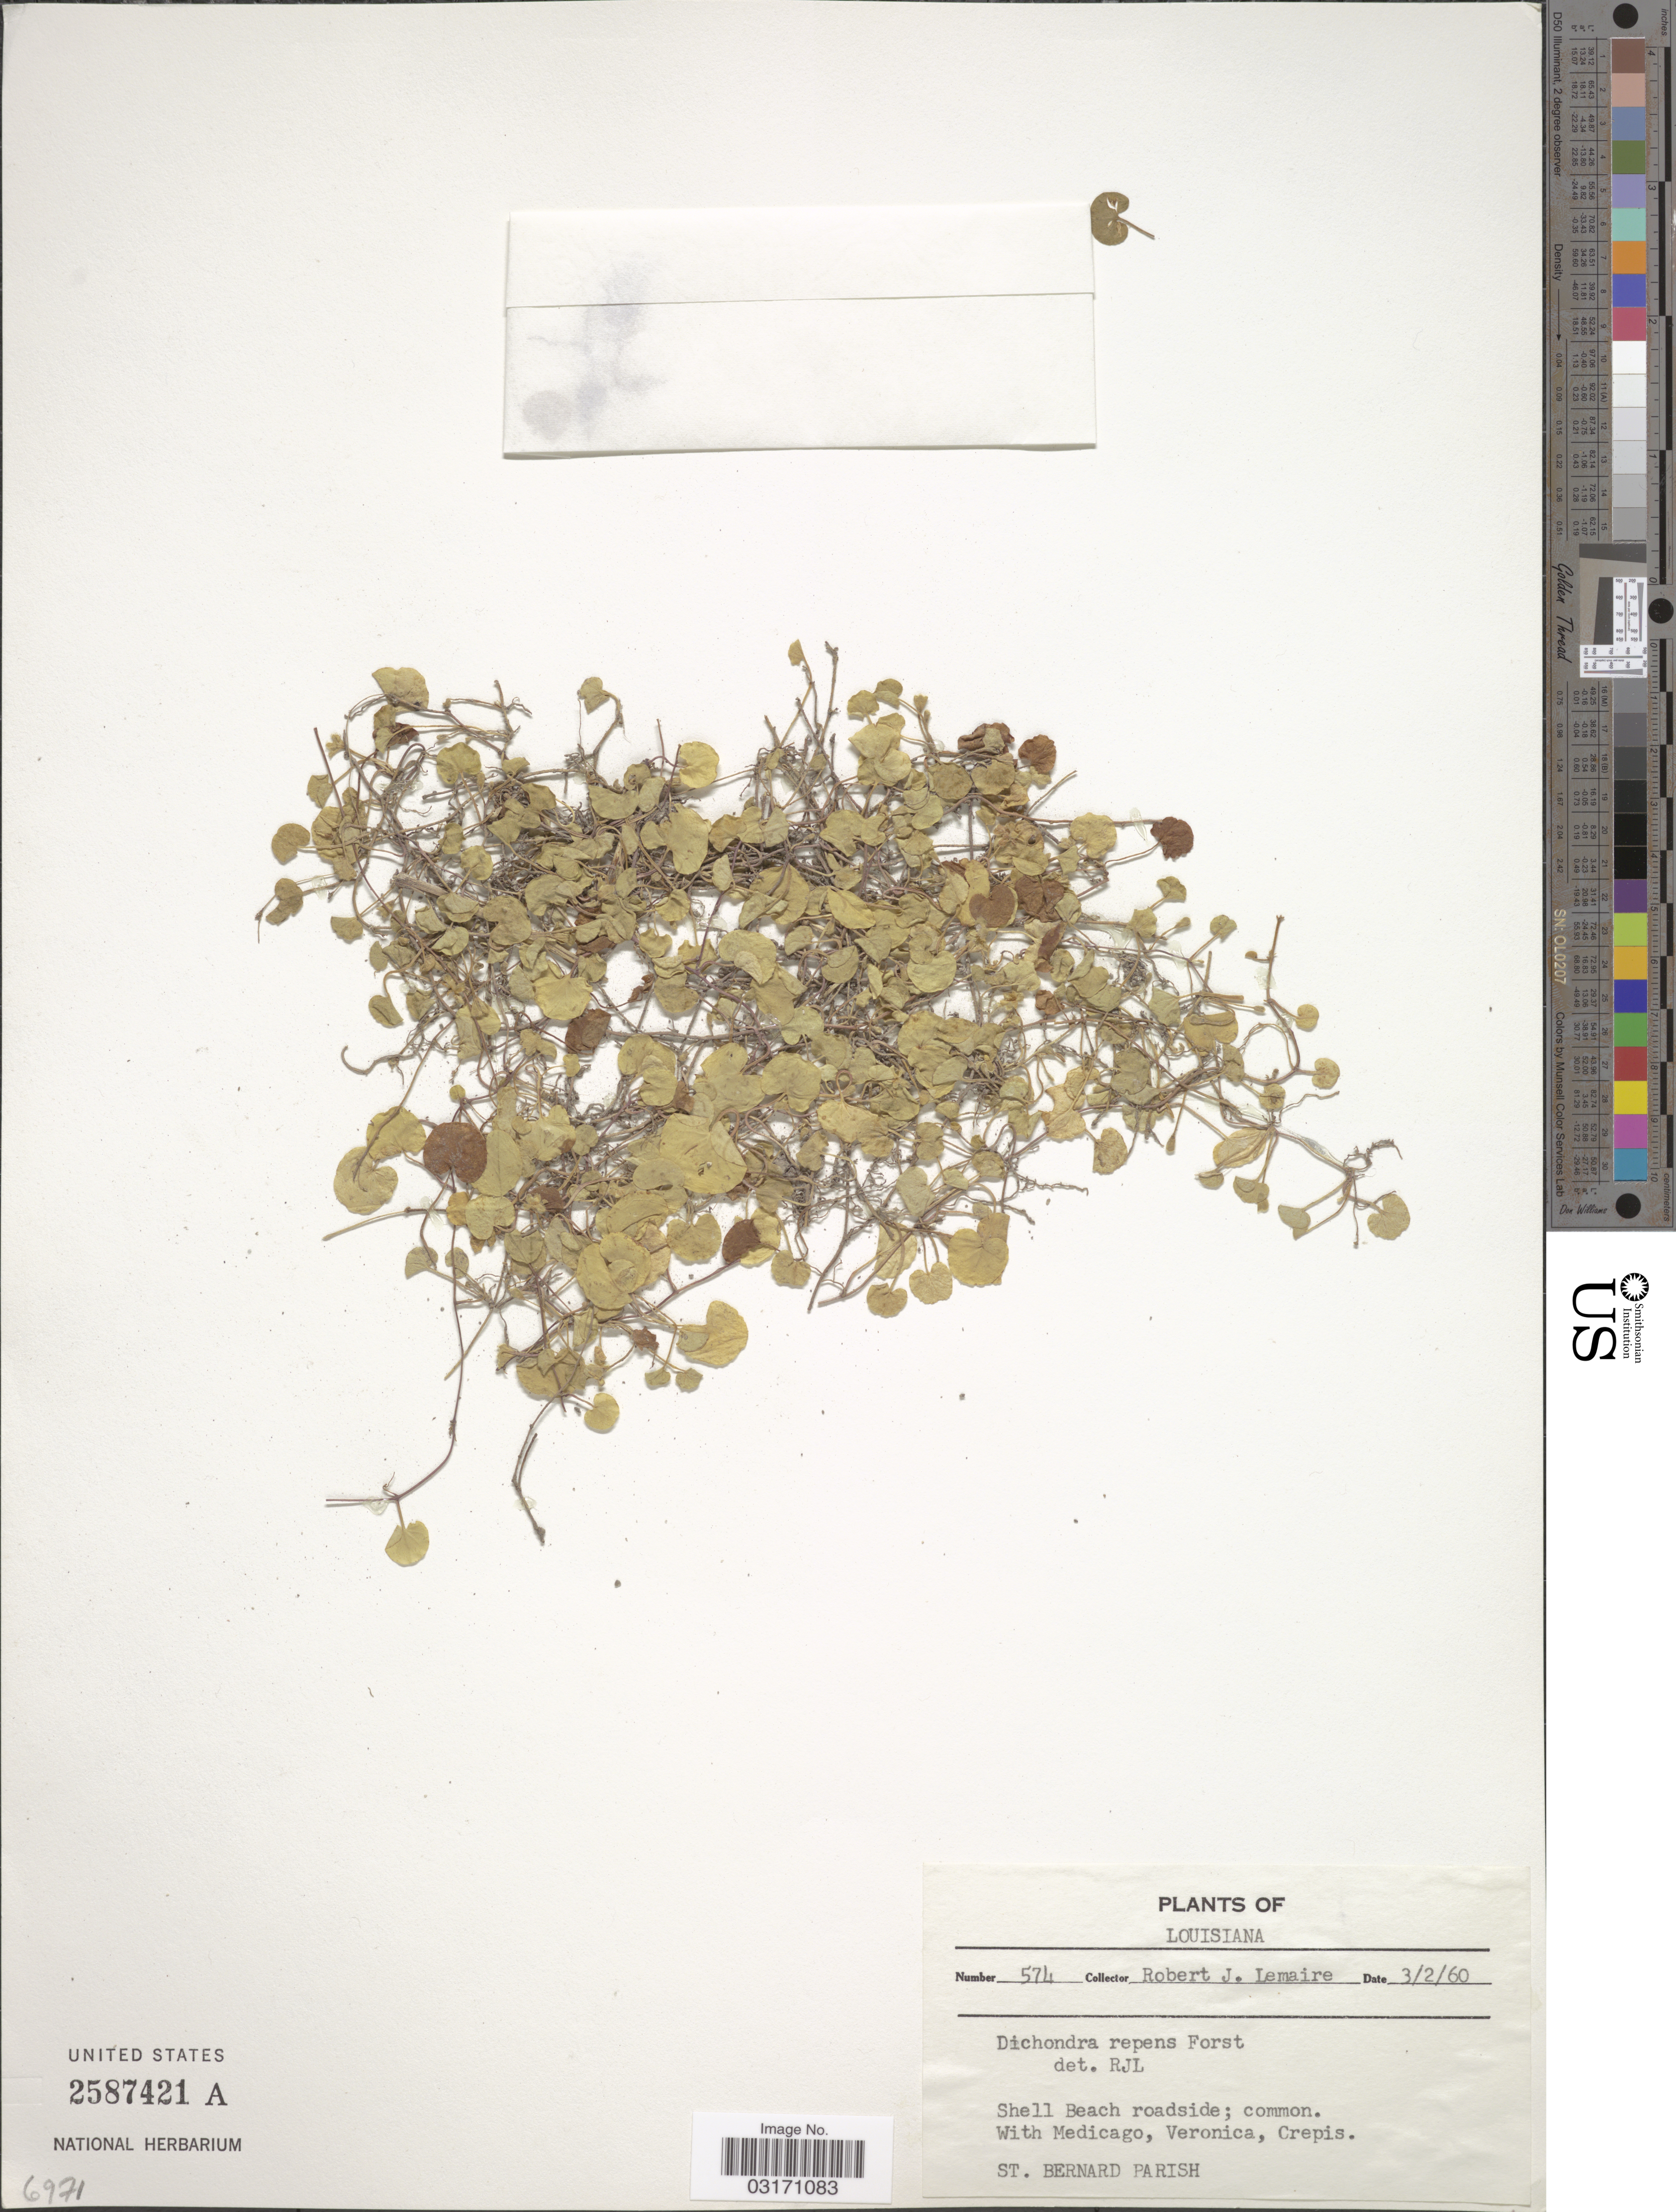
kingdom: Plantae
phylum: Tracheophyta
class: Magnoliopsida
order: Solanales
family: Convolvulaceae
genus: Dichondra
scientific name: Dichondra repens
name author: J.R. Forst. & G. Forst.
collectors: R. J. Lemaire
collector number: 574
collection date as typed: Transcribed d/m/y: 2/3/60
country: United States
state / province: Louisiana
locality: Shell Beach roadside. St. Bernard Parish.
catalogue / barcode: US 2587421A